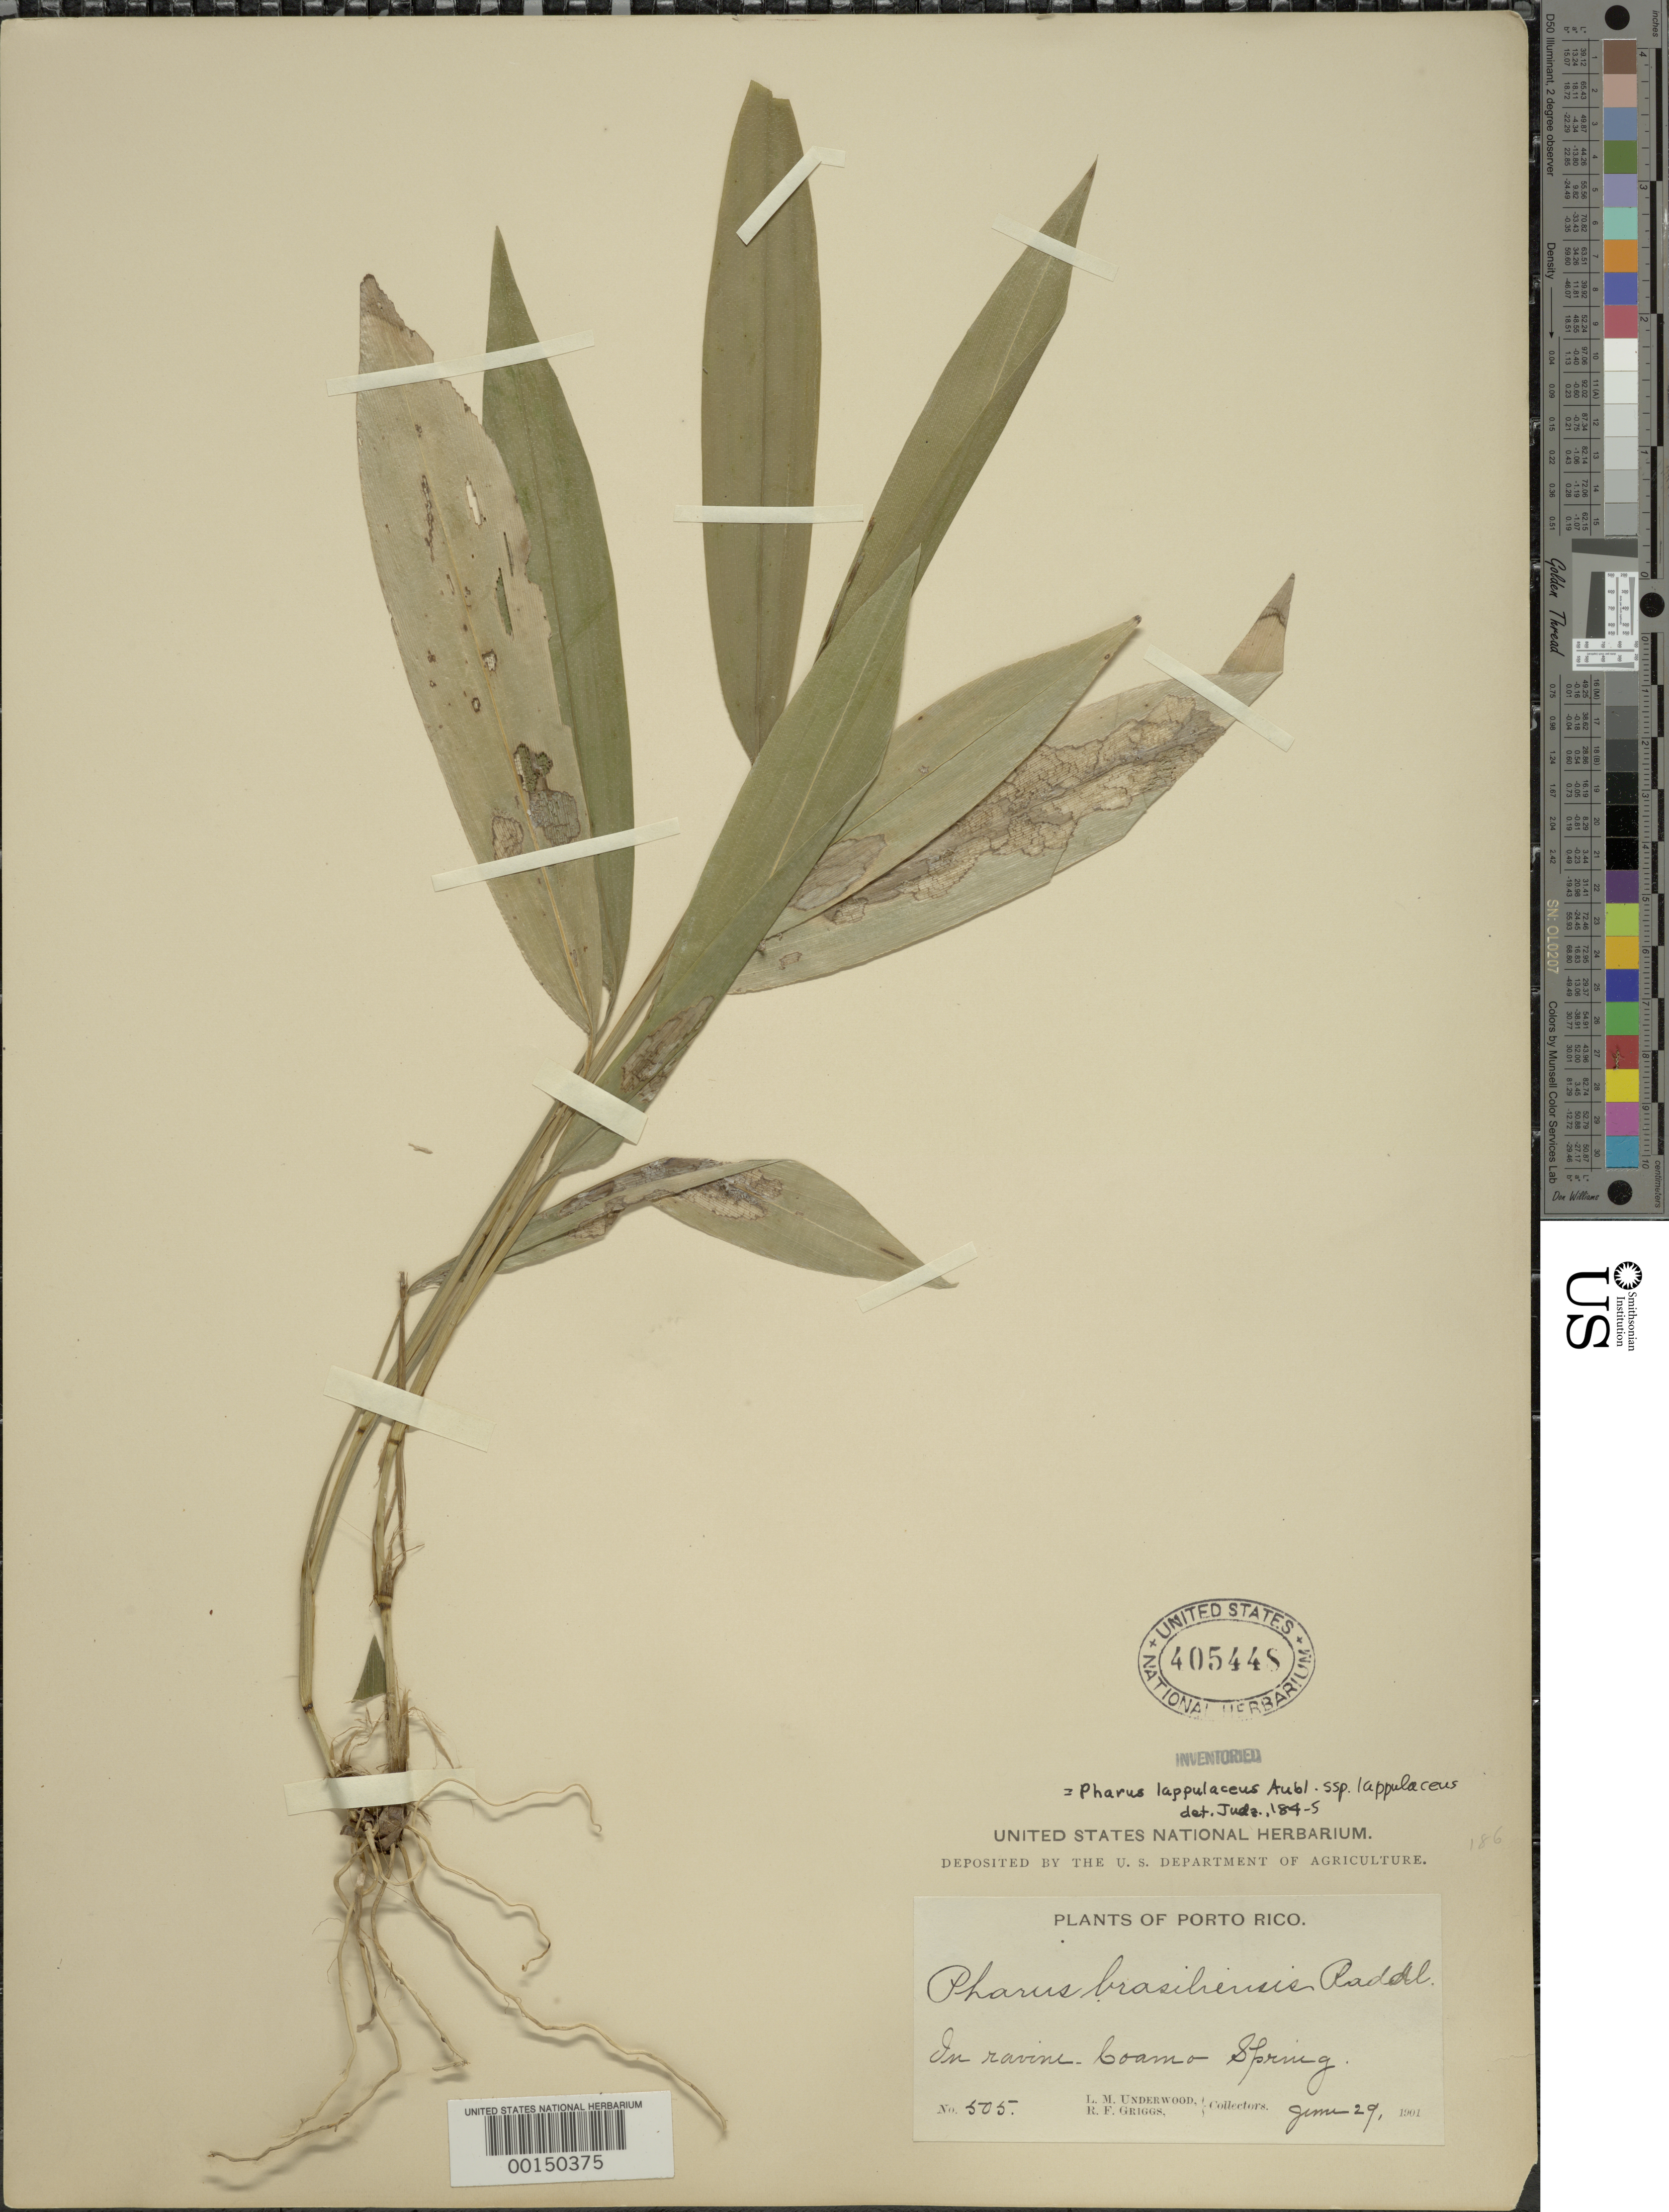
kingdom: Plantae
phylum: Tracheophyta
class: Liliopsida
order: Poales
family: Poaceae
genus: Pharus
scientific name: Pharus lappulaceus subsp. lappulaceus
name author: Aubl.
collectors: L. M. Underwood & R. F. Griggs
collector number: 505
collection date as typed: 29 Jun 1901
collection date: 1901-06-29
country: Puerto Rico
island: Greater Antilles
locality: Sierra de Naguabo ad Rio Blanco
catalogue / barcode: US 405448